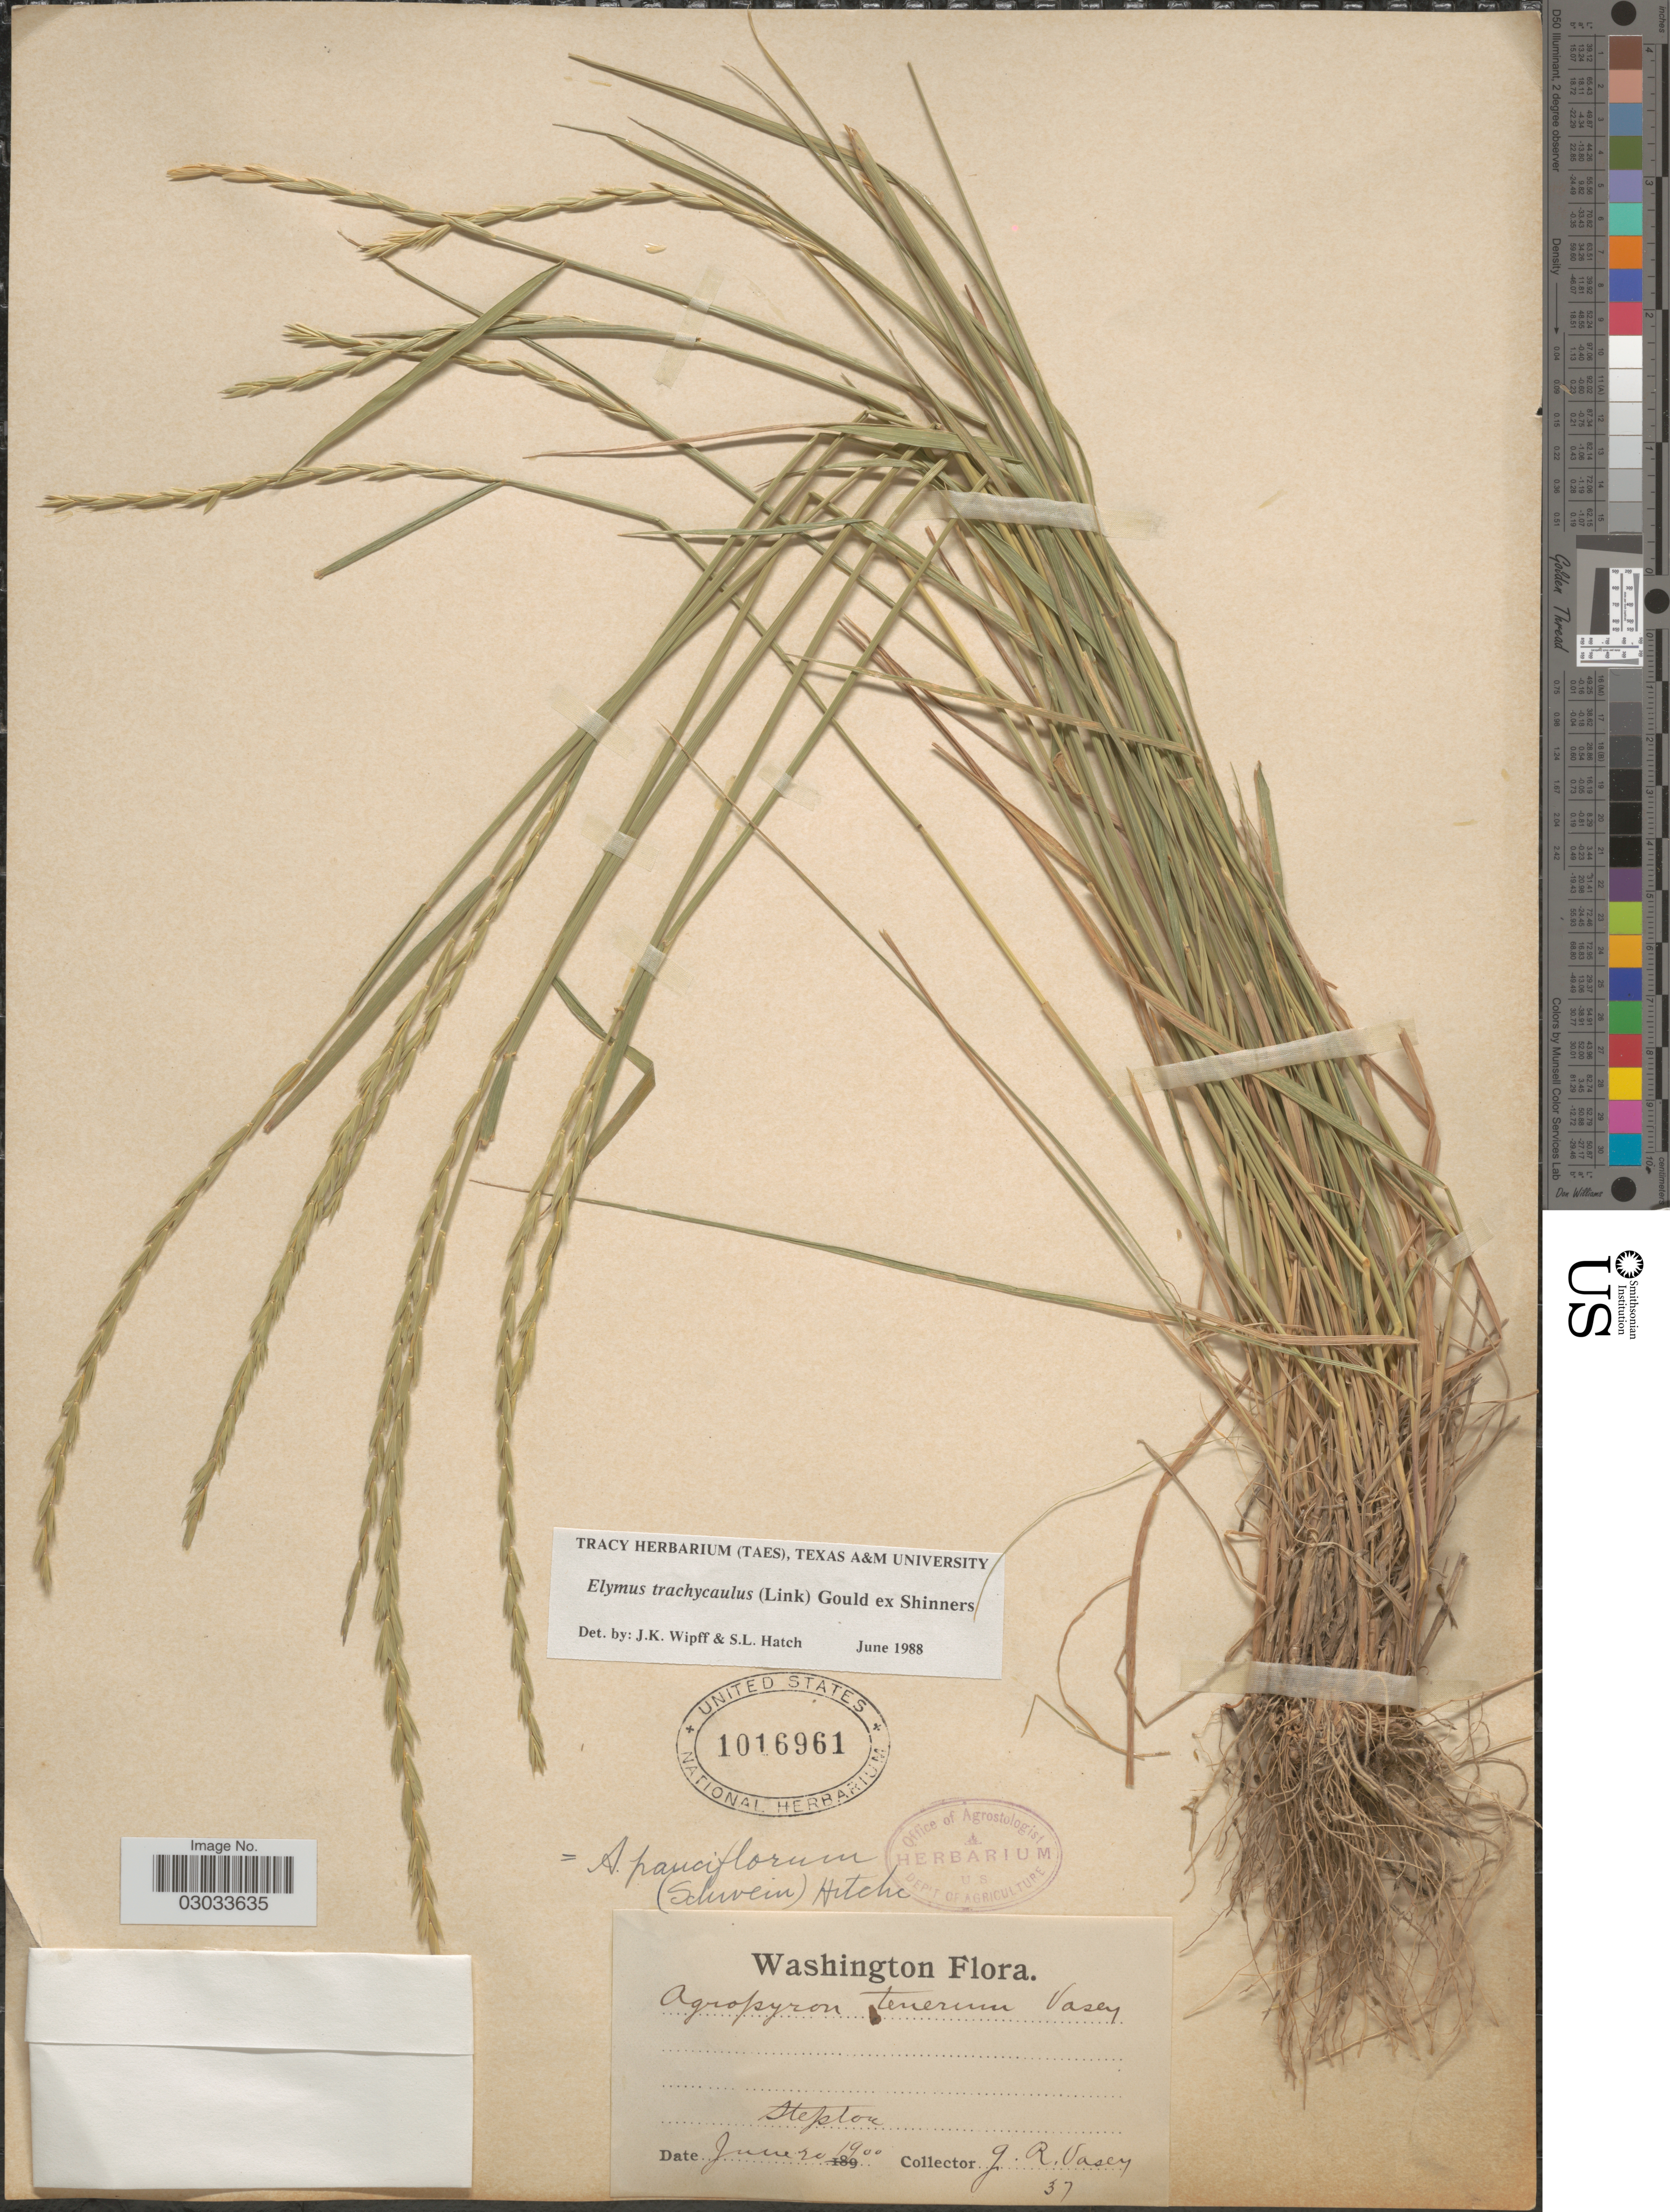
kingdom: Plantae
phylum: Tracheophyta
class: Liliopsida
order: Poales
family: Poaceae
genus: Elymus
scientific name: Elymus trachycaulus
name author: (Link) Gould ex Shinners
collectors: G. R. Vasey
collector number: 37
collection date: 1900-06-20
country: United States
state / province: Washington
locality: Steptoe.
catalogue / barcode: US 1016961